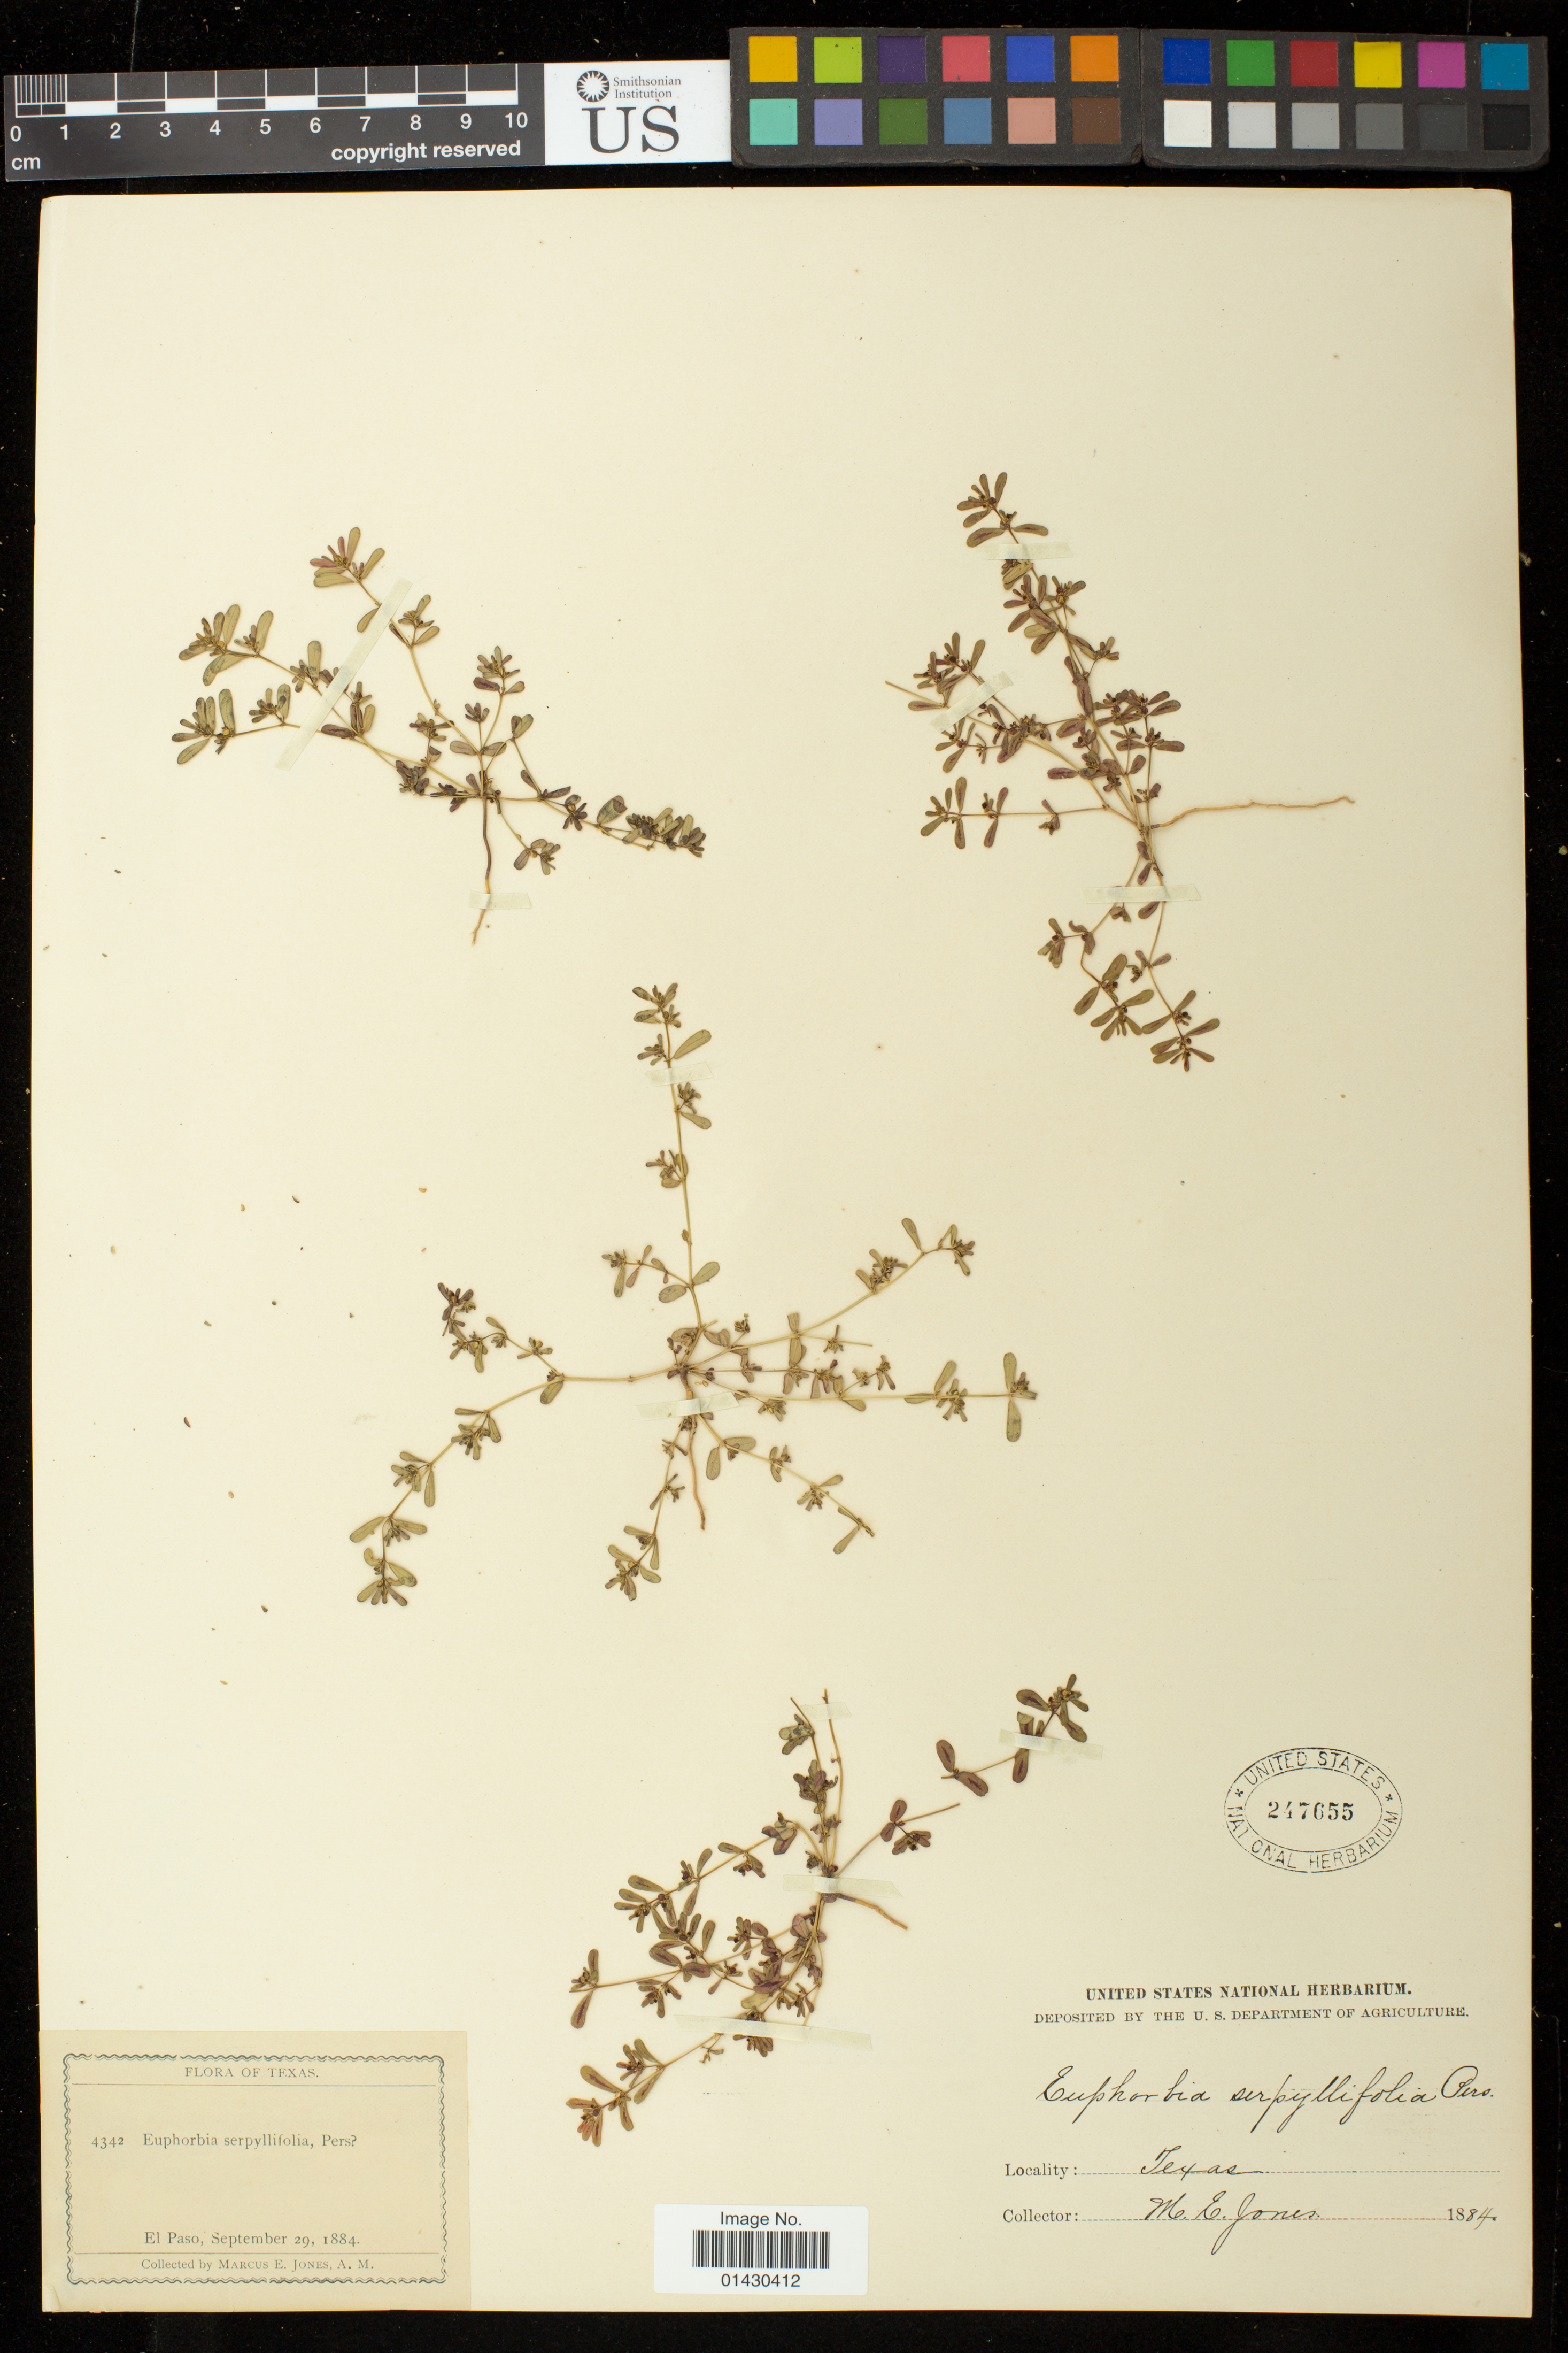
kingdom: Plantae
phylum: Tracheophyta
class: Magnoliopsida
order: Malpighiales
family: Euphorbiaceae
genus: Euphorbia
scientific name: Euphorbia serpillifolia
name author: Pers.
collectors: M. E. Jones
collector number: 4342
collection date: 1884-09-29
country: United States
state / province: Texas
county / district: El Paso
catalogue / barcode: US 247655